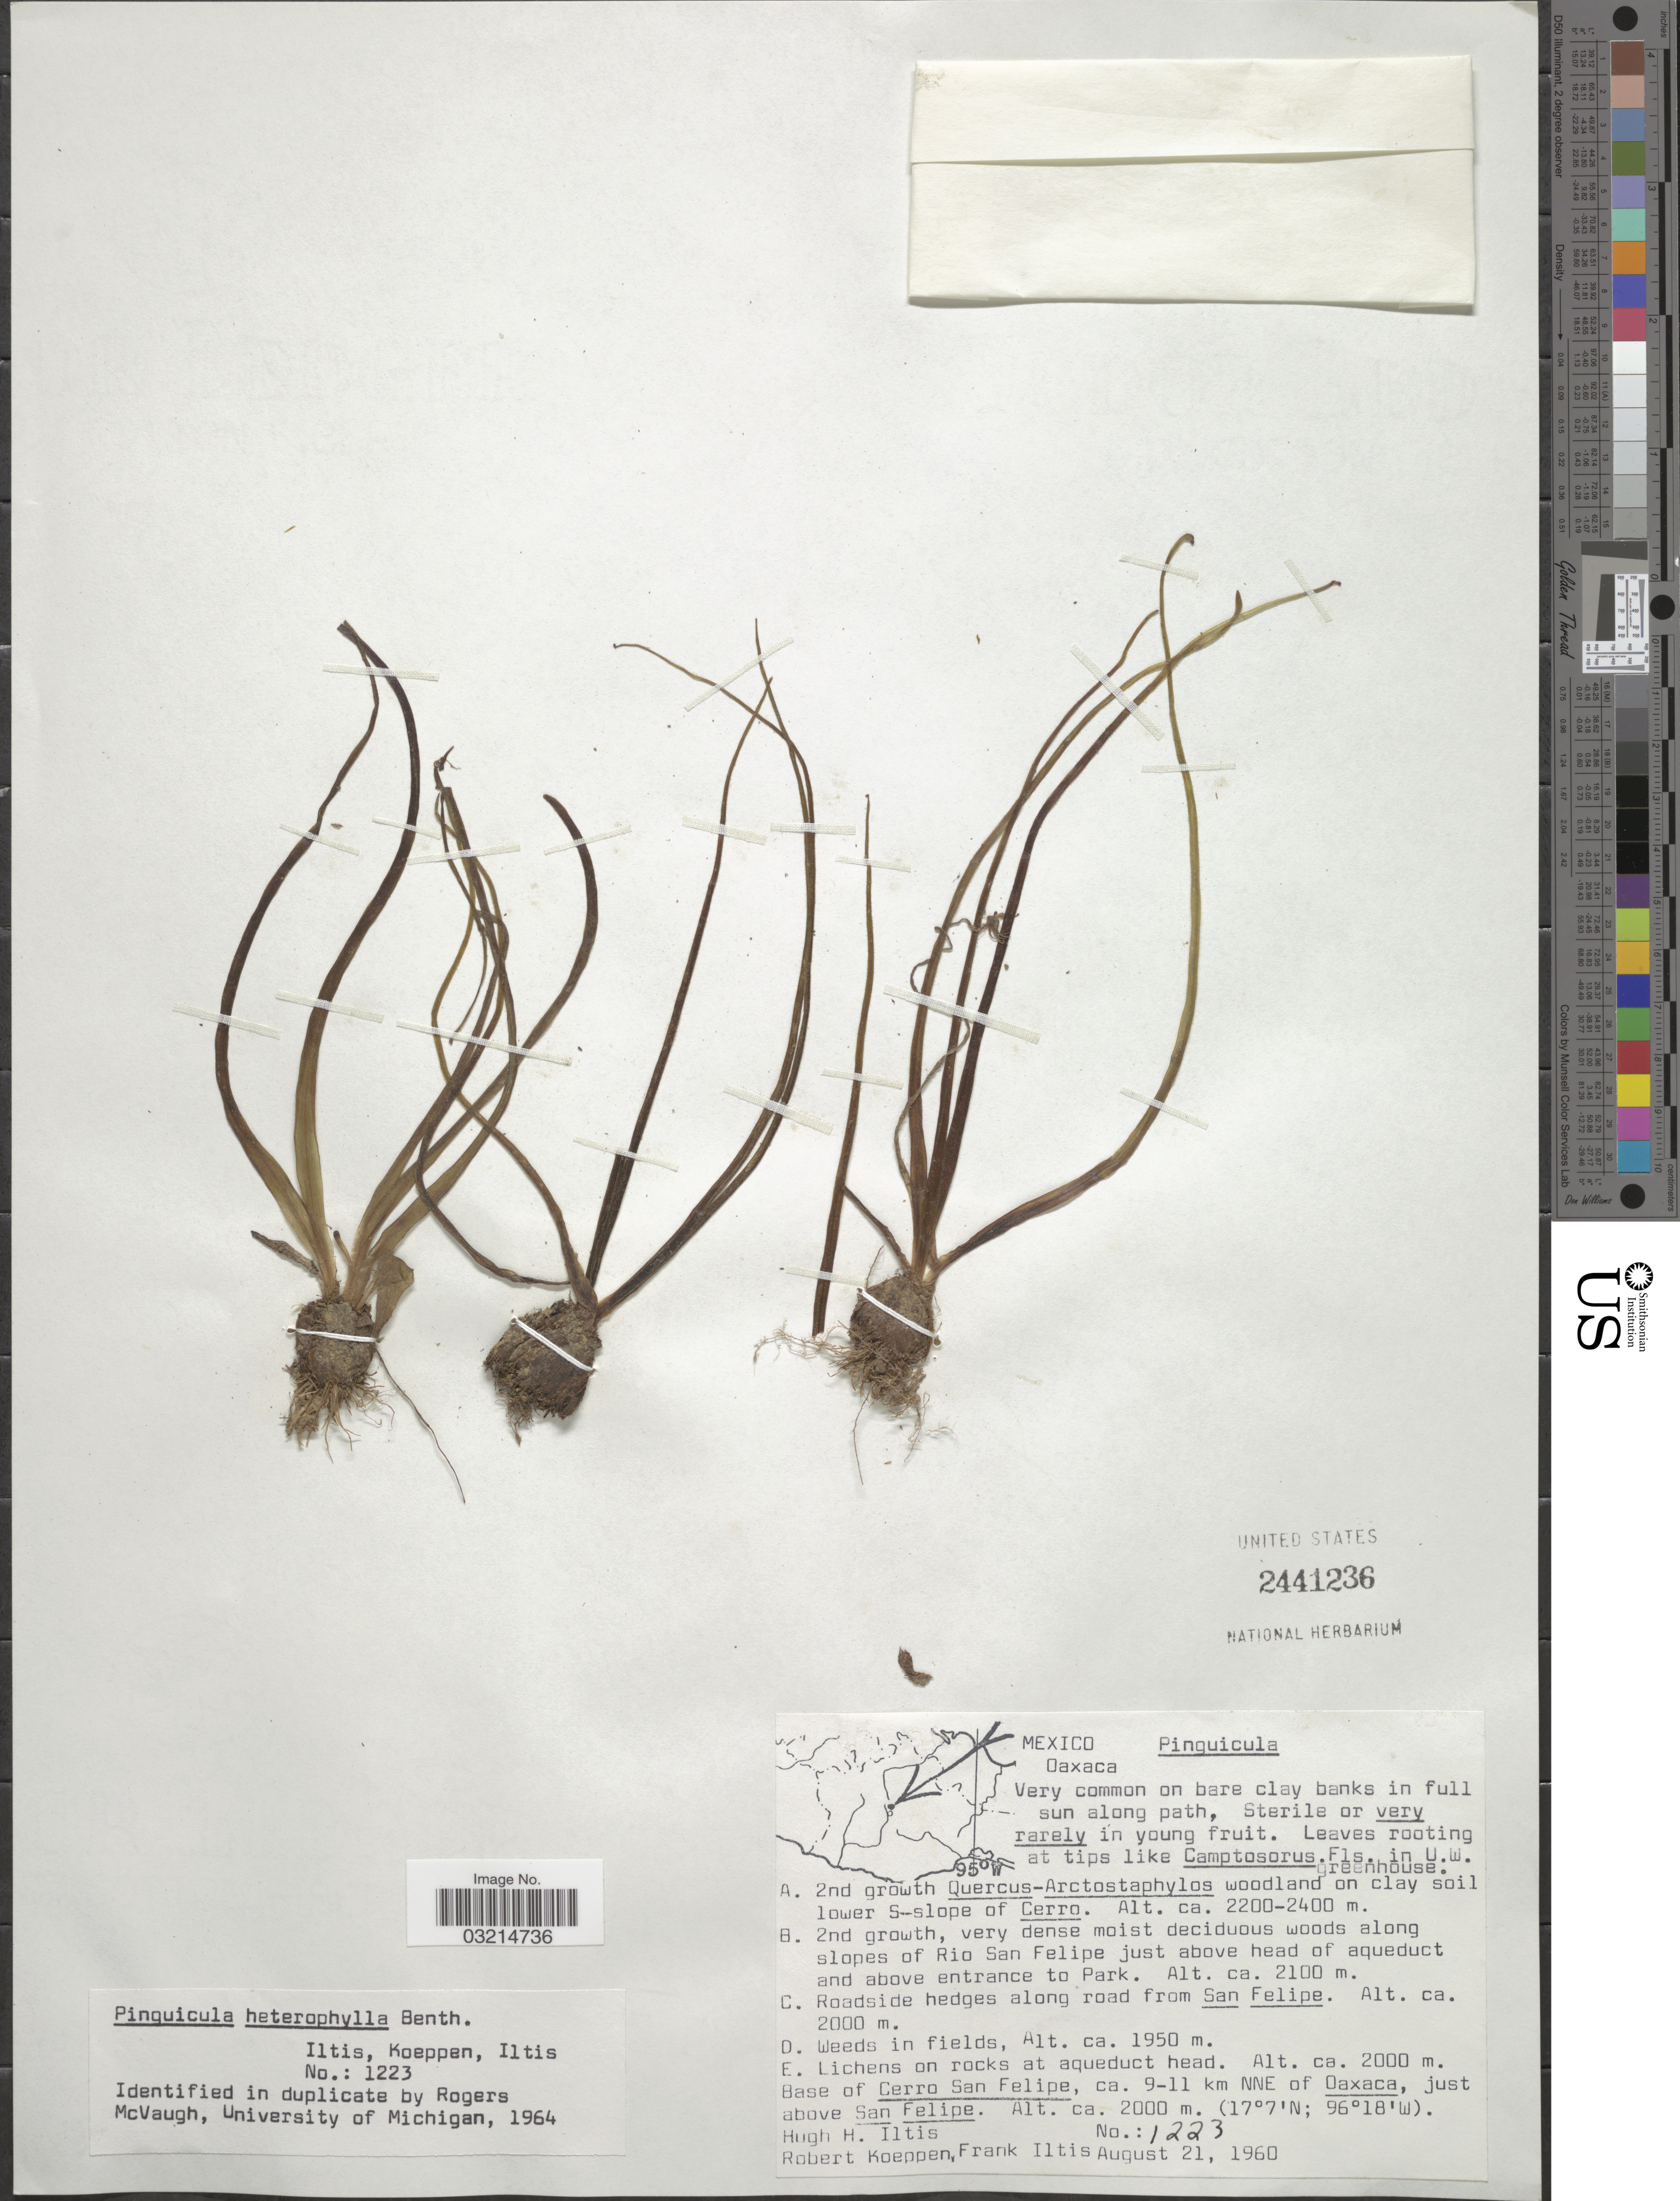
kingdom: Plantae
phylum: Tracheophyta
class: Magnoliopsida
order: Lamiales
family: Lentibulariaceae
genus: Pinguicula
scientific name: Pinguicula heterophylla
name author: Benth.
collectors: H. Iltis, R. C. Koeppen & F. S. Iltis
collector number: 1223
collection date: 1960-08-21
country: Mexico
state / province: Oaxaca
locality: Base of Cerro San Felipe, ca. 9-11 km NNE of Oaxaca, just above San Felipe.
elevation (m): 2000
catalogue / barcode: US 2441236